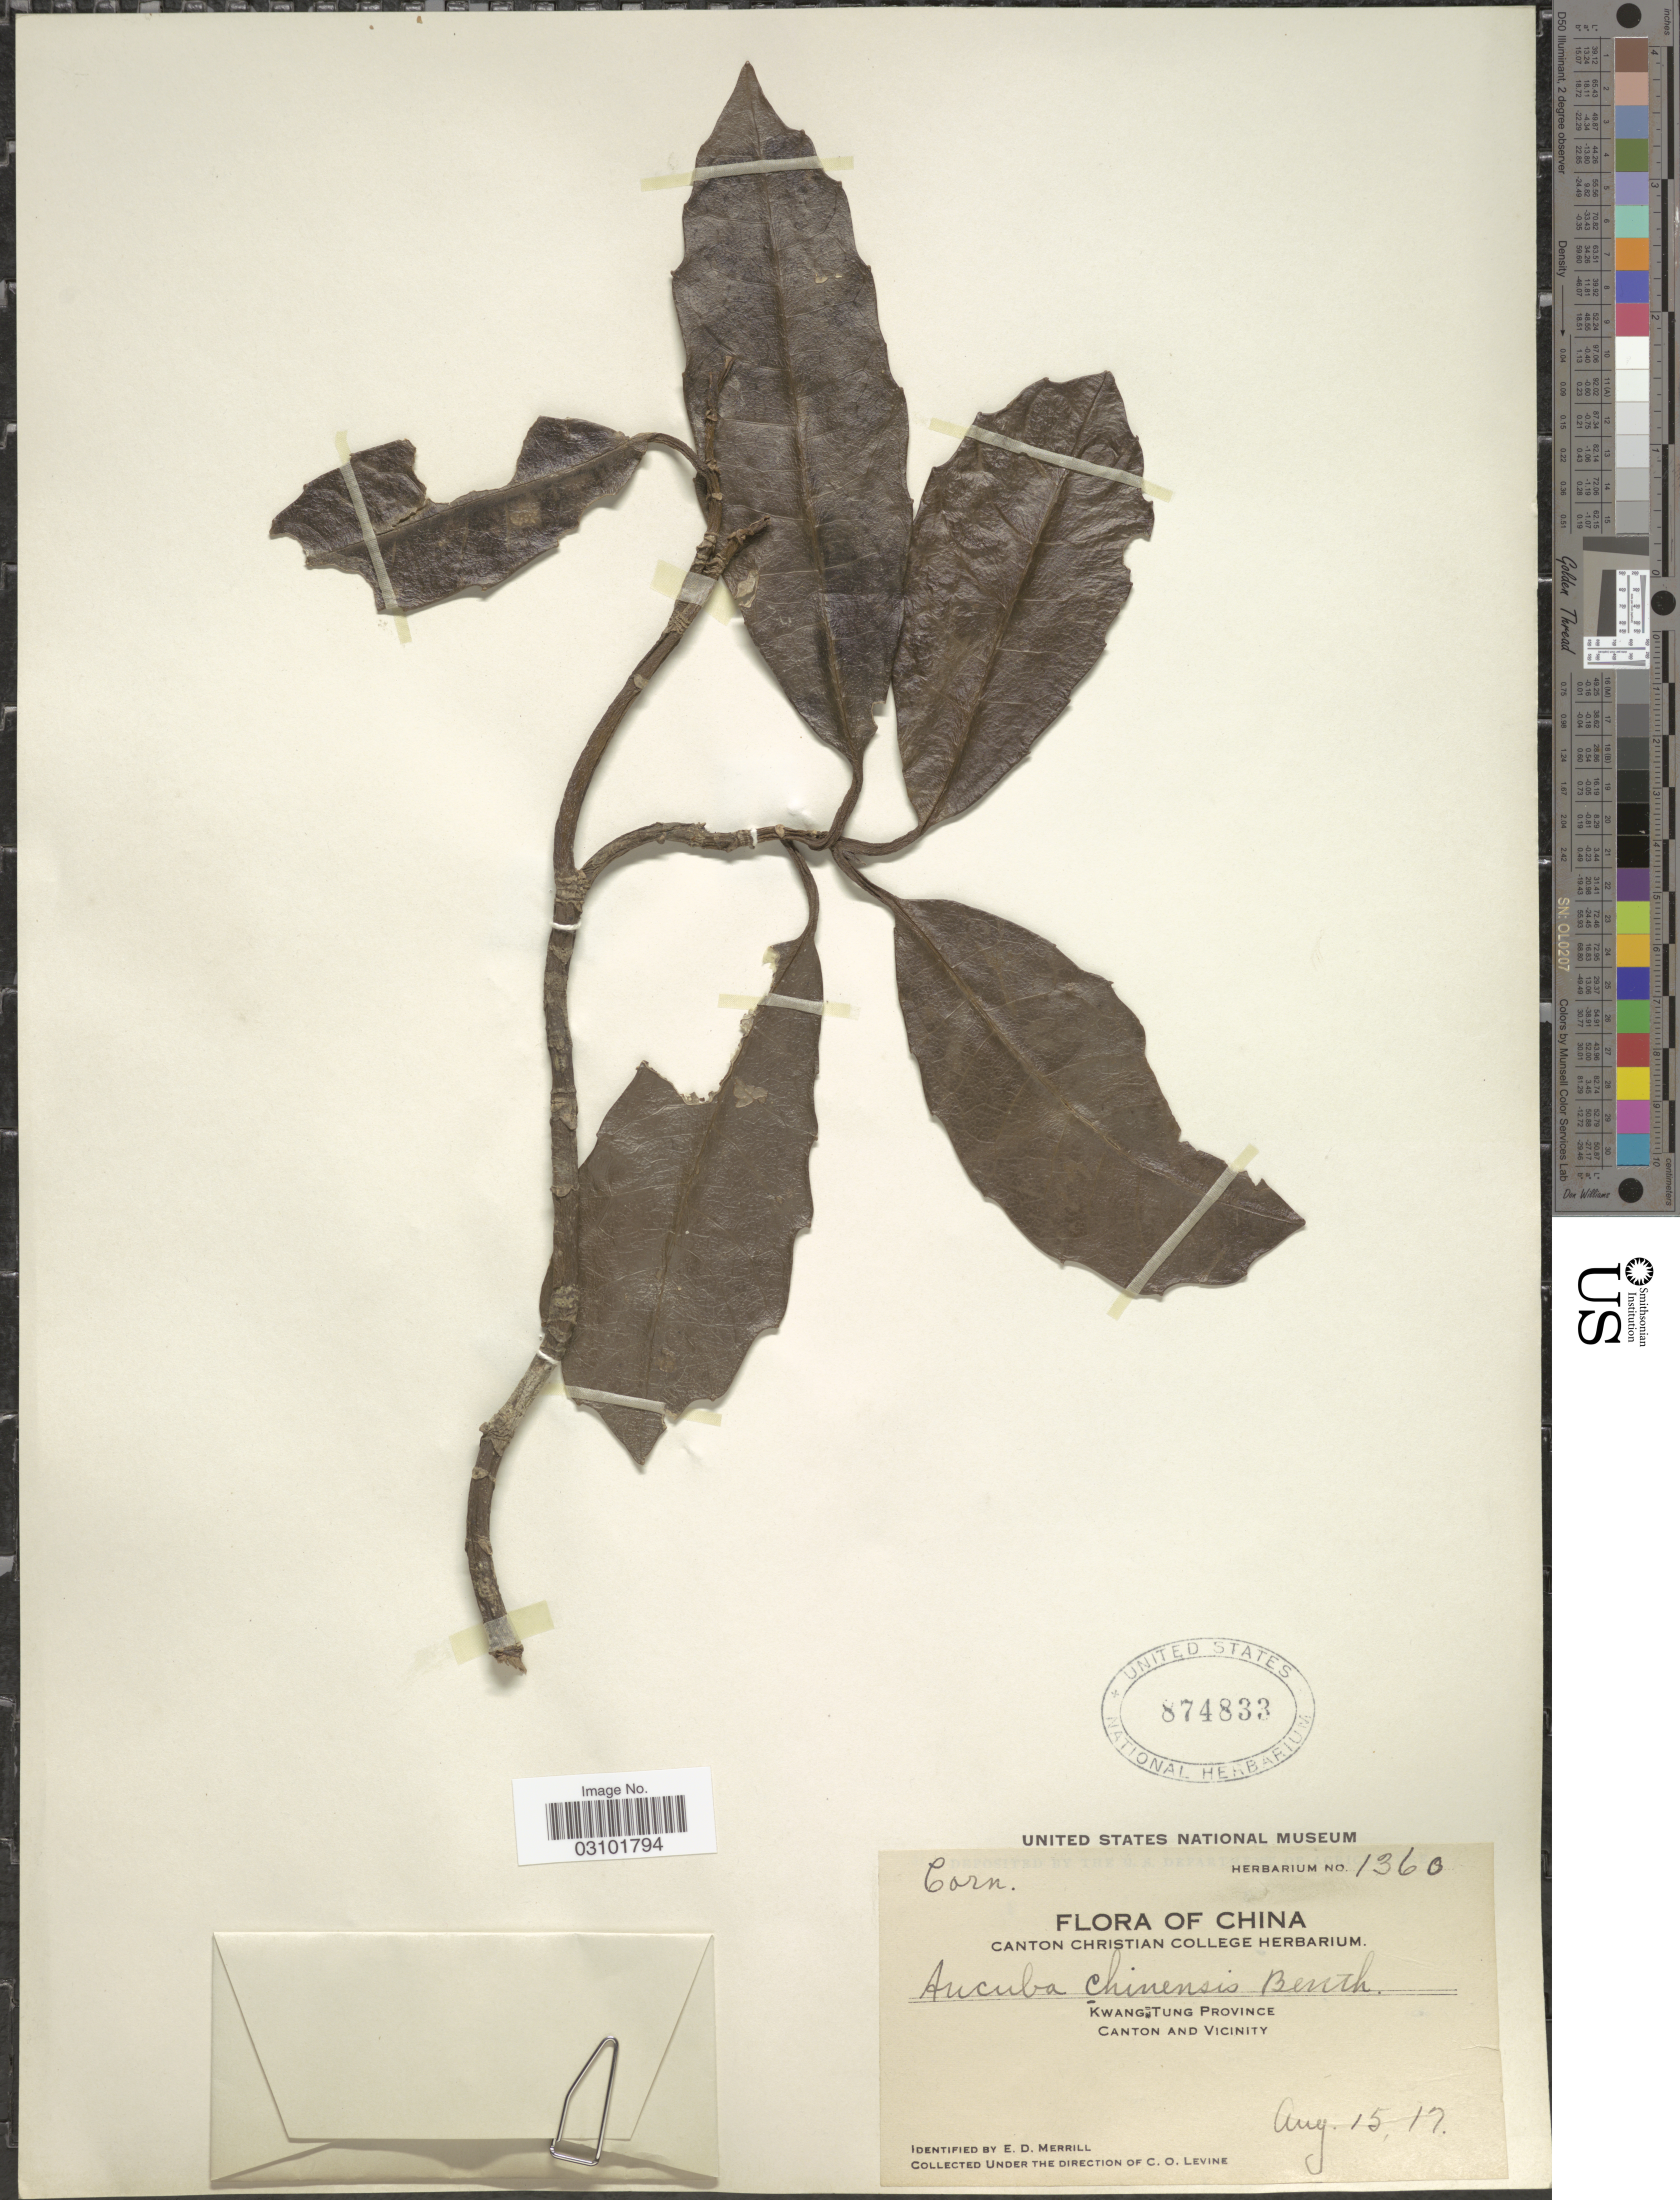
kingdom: Plantae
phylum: Tracheophyta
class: Magnoliopsida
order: Garryales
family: Garryaceae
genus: Aucuba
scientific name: Aucuba chinensis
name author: Benth.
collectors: E. D. Merrill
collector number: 1360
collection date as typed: Transcribed d/m/y: 15/8/17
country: China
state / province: Guangdong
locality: Kwang-Tung Province. Canton and Vicinity.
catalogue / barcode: US 874833